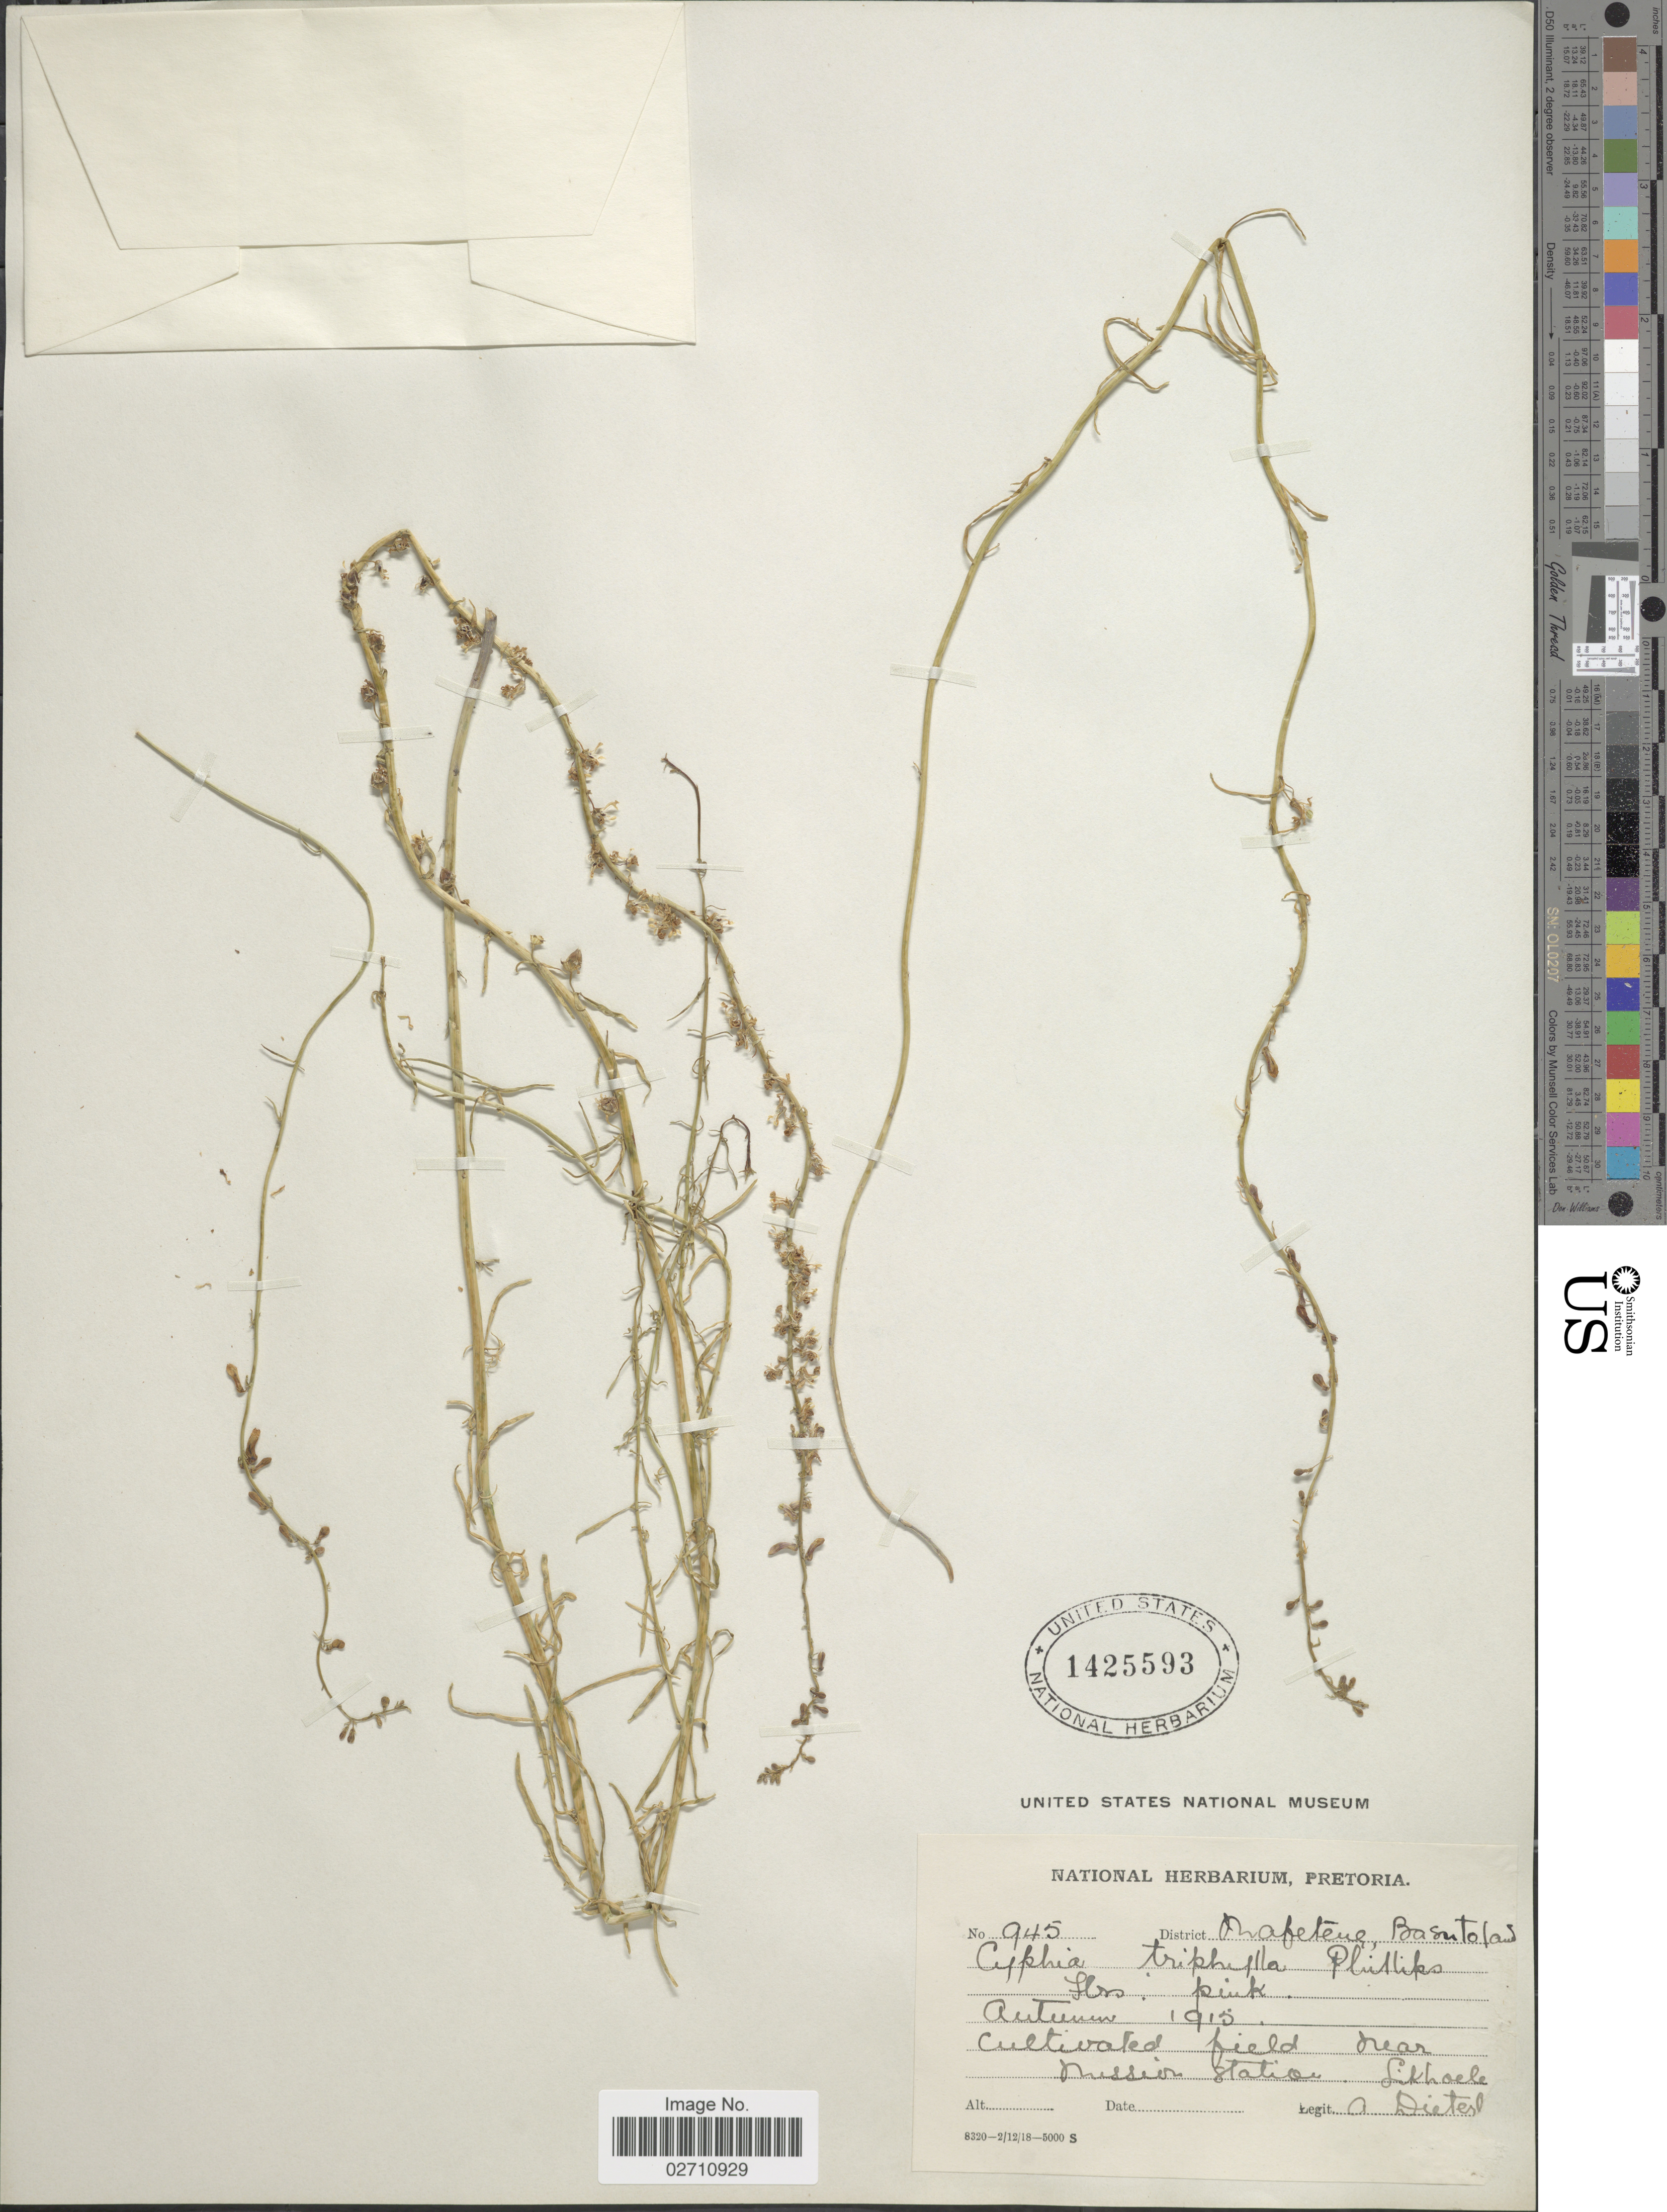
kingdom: Plantae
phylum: Tracheophyta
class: Magnoliopsida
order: Asterales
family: Campanulaceae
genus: Cyphia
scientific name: Cyphia triphylla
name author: E. Phillips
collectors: A. Dieterlen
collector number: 945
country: Lesotho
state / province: Mafeteng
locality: District Mafeteng, Basutolas, near Nussion Station, Likhoele [interpreted]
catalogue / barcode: US 1425593